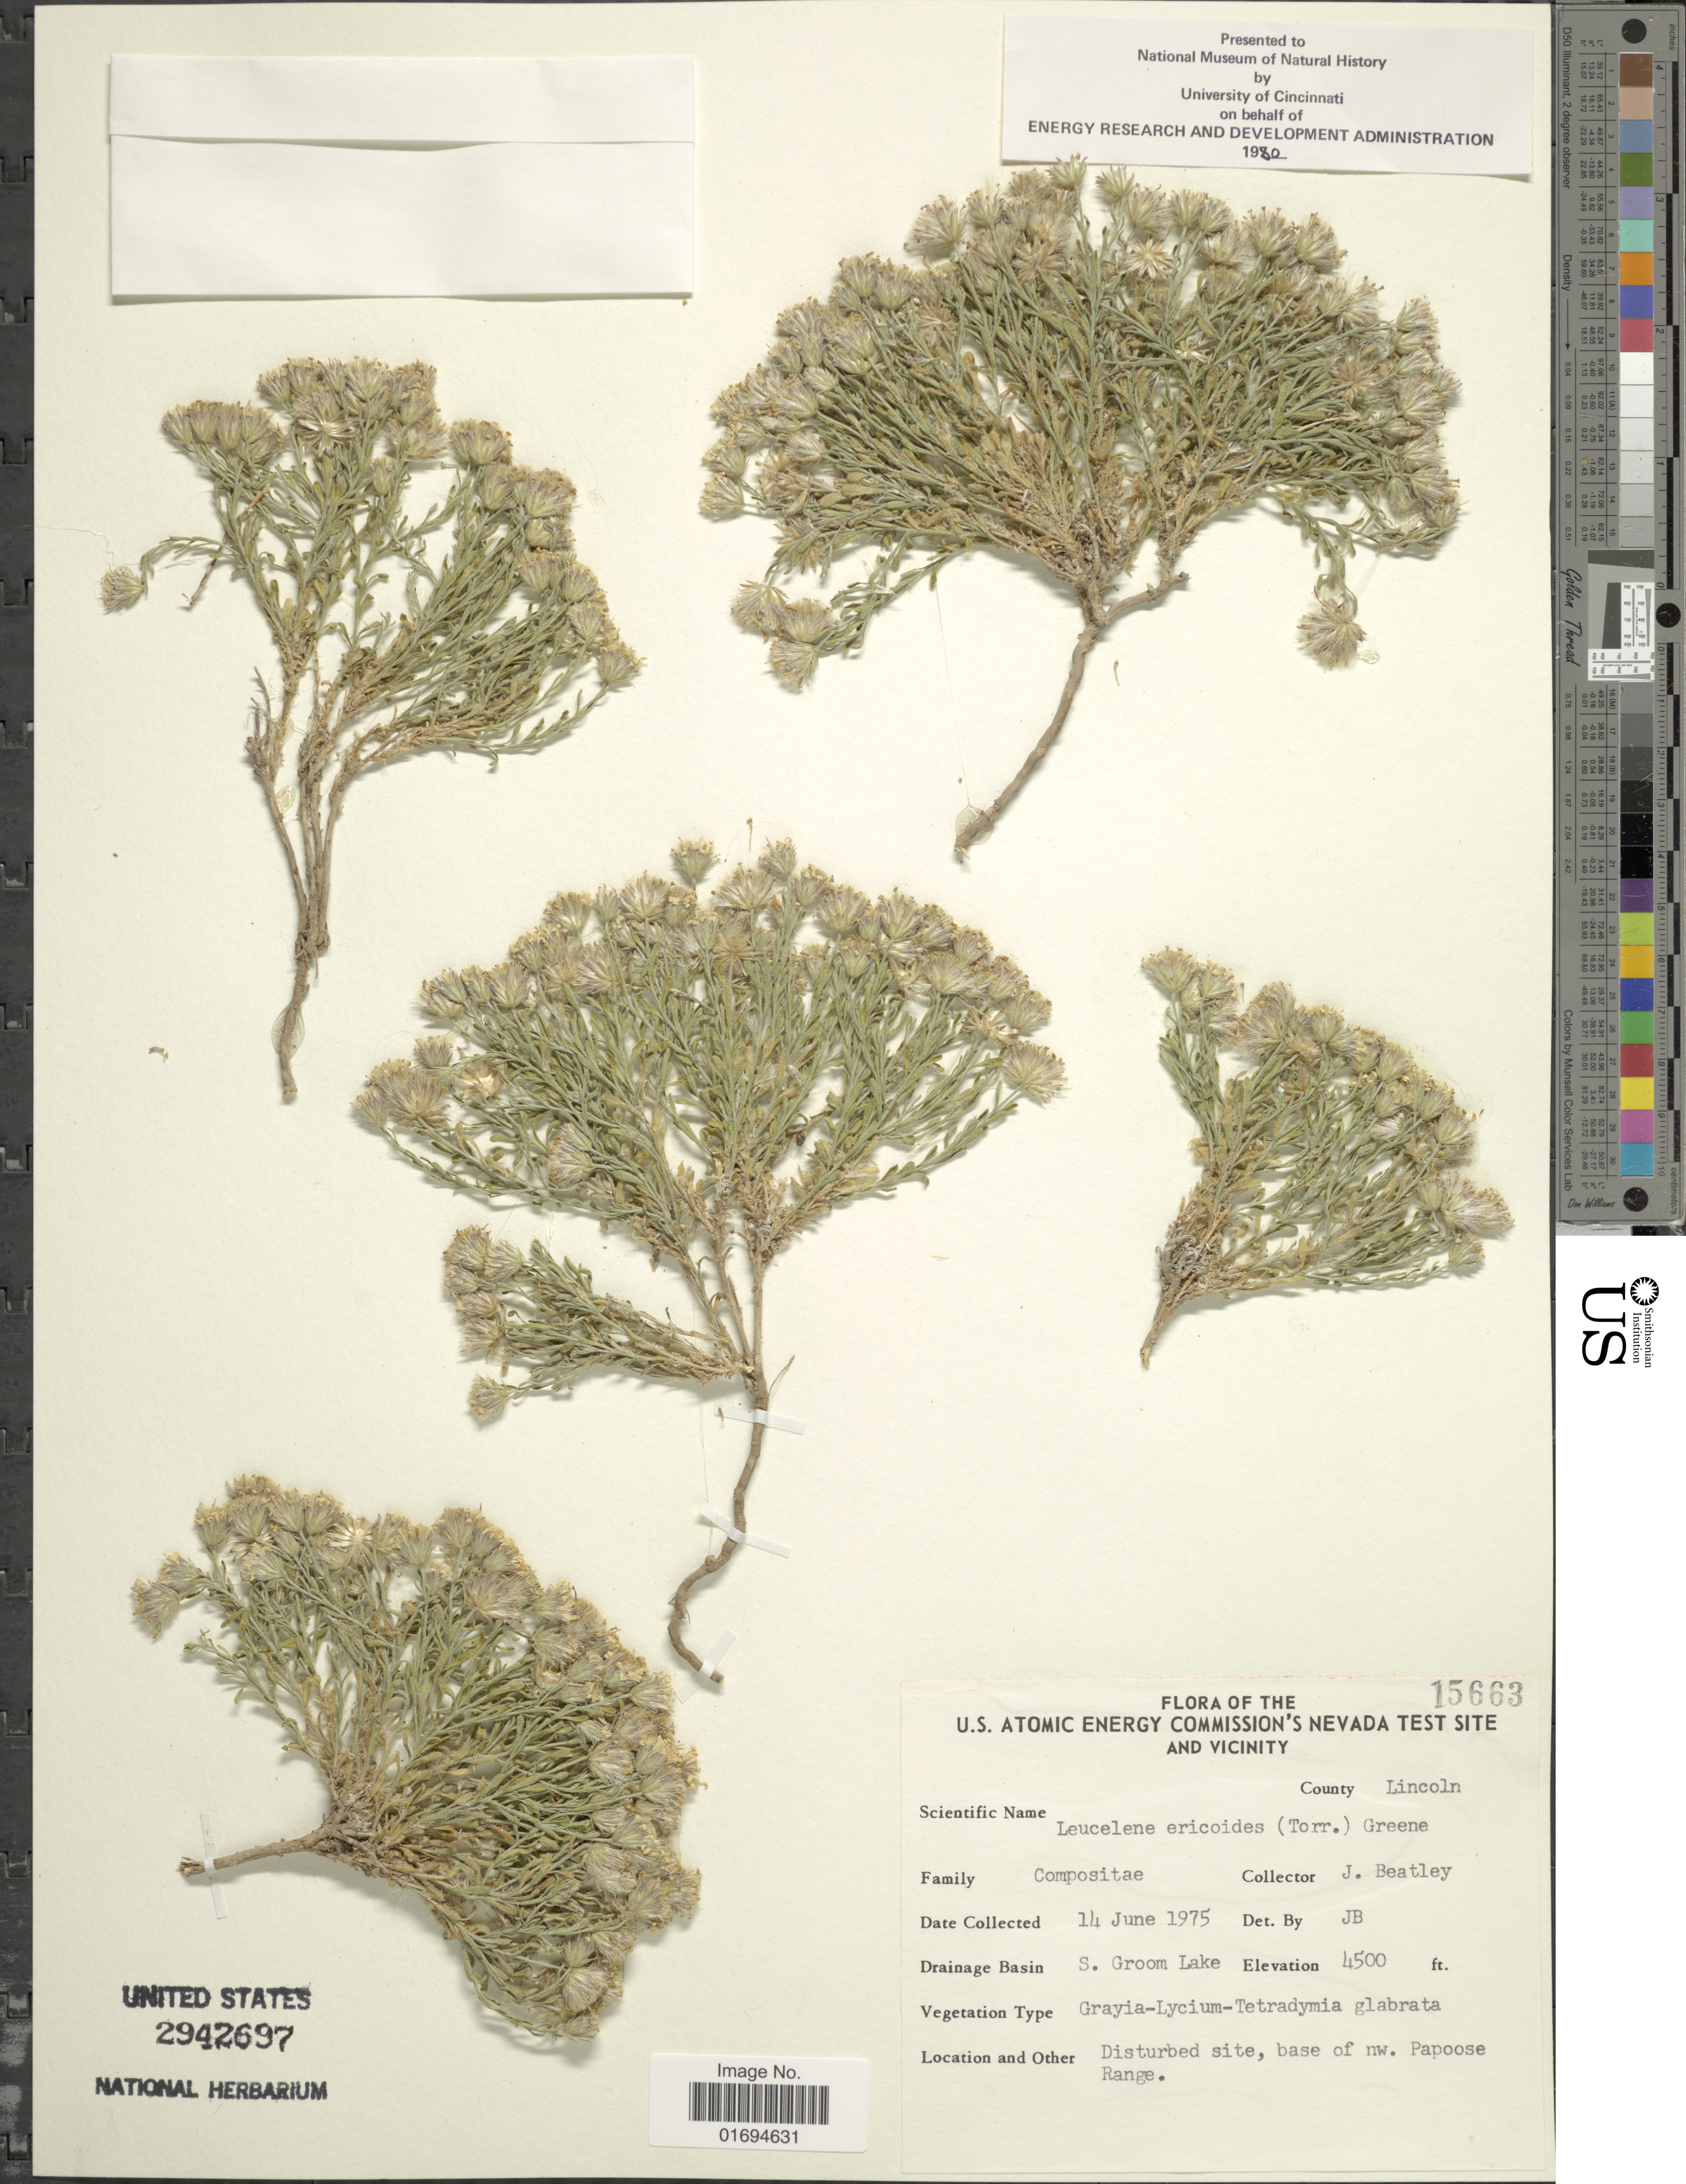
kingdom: Plantae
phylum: Tracheophyta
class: Magnoliopsida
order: Asterales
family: Asteraceae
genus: Chaetopappa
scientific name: Chaetopappa ericoides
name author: (Torr.) G.L. Nesom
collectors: J. C. Beatley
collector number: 15663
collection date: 1975-06-14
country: United States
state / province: Nevada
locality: U.S. Atomic Energy Commission's Nevada Test site and vicinity, County Lincoln, Drainage Basin: S. Groom Lake. Disturbed site, base of nw. Papoose Range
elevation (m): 1372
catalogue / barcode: US 2942697